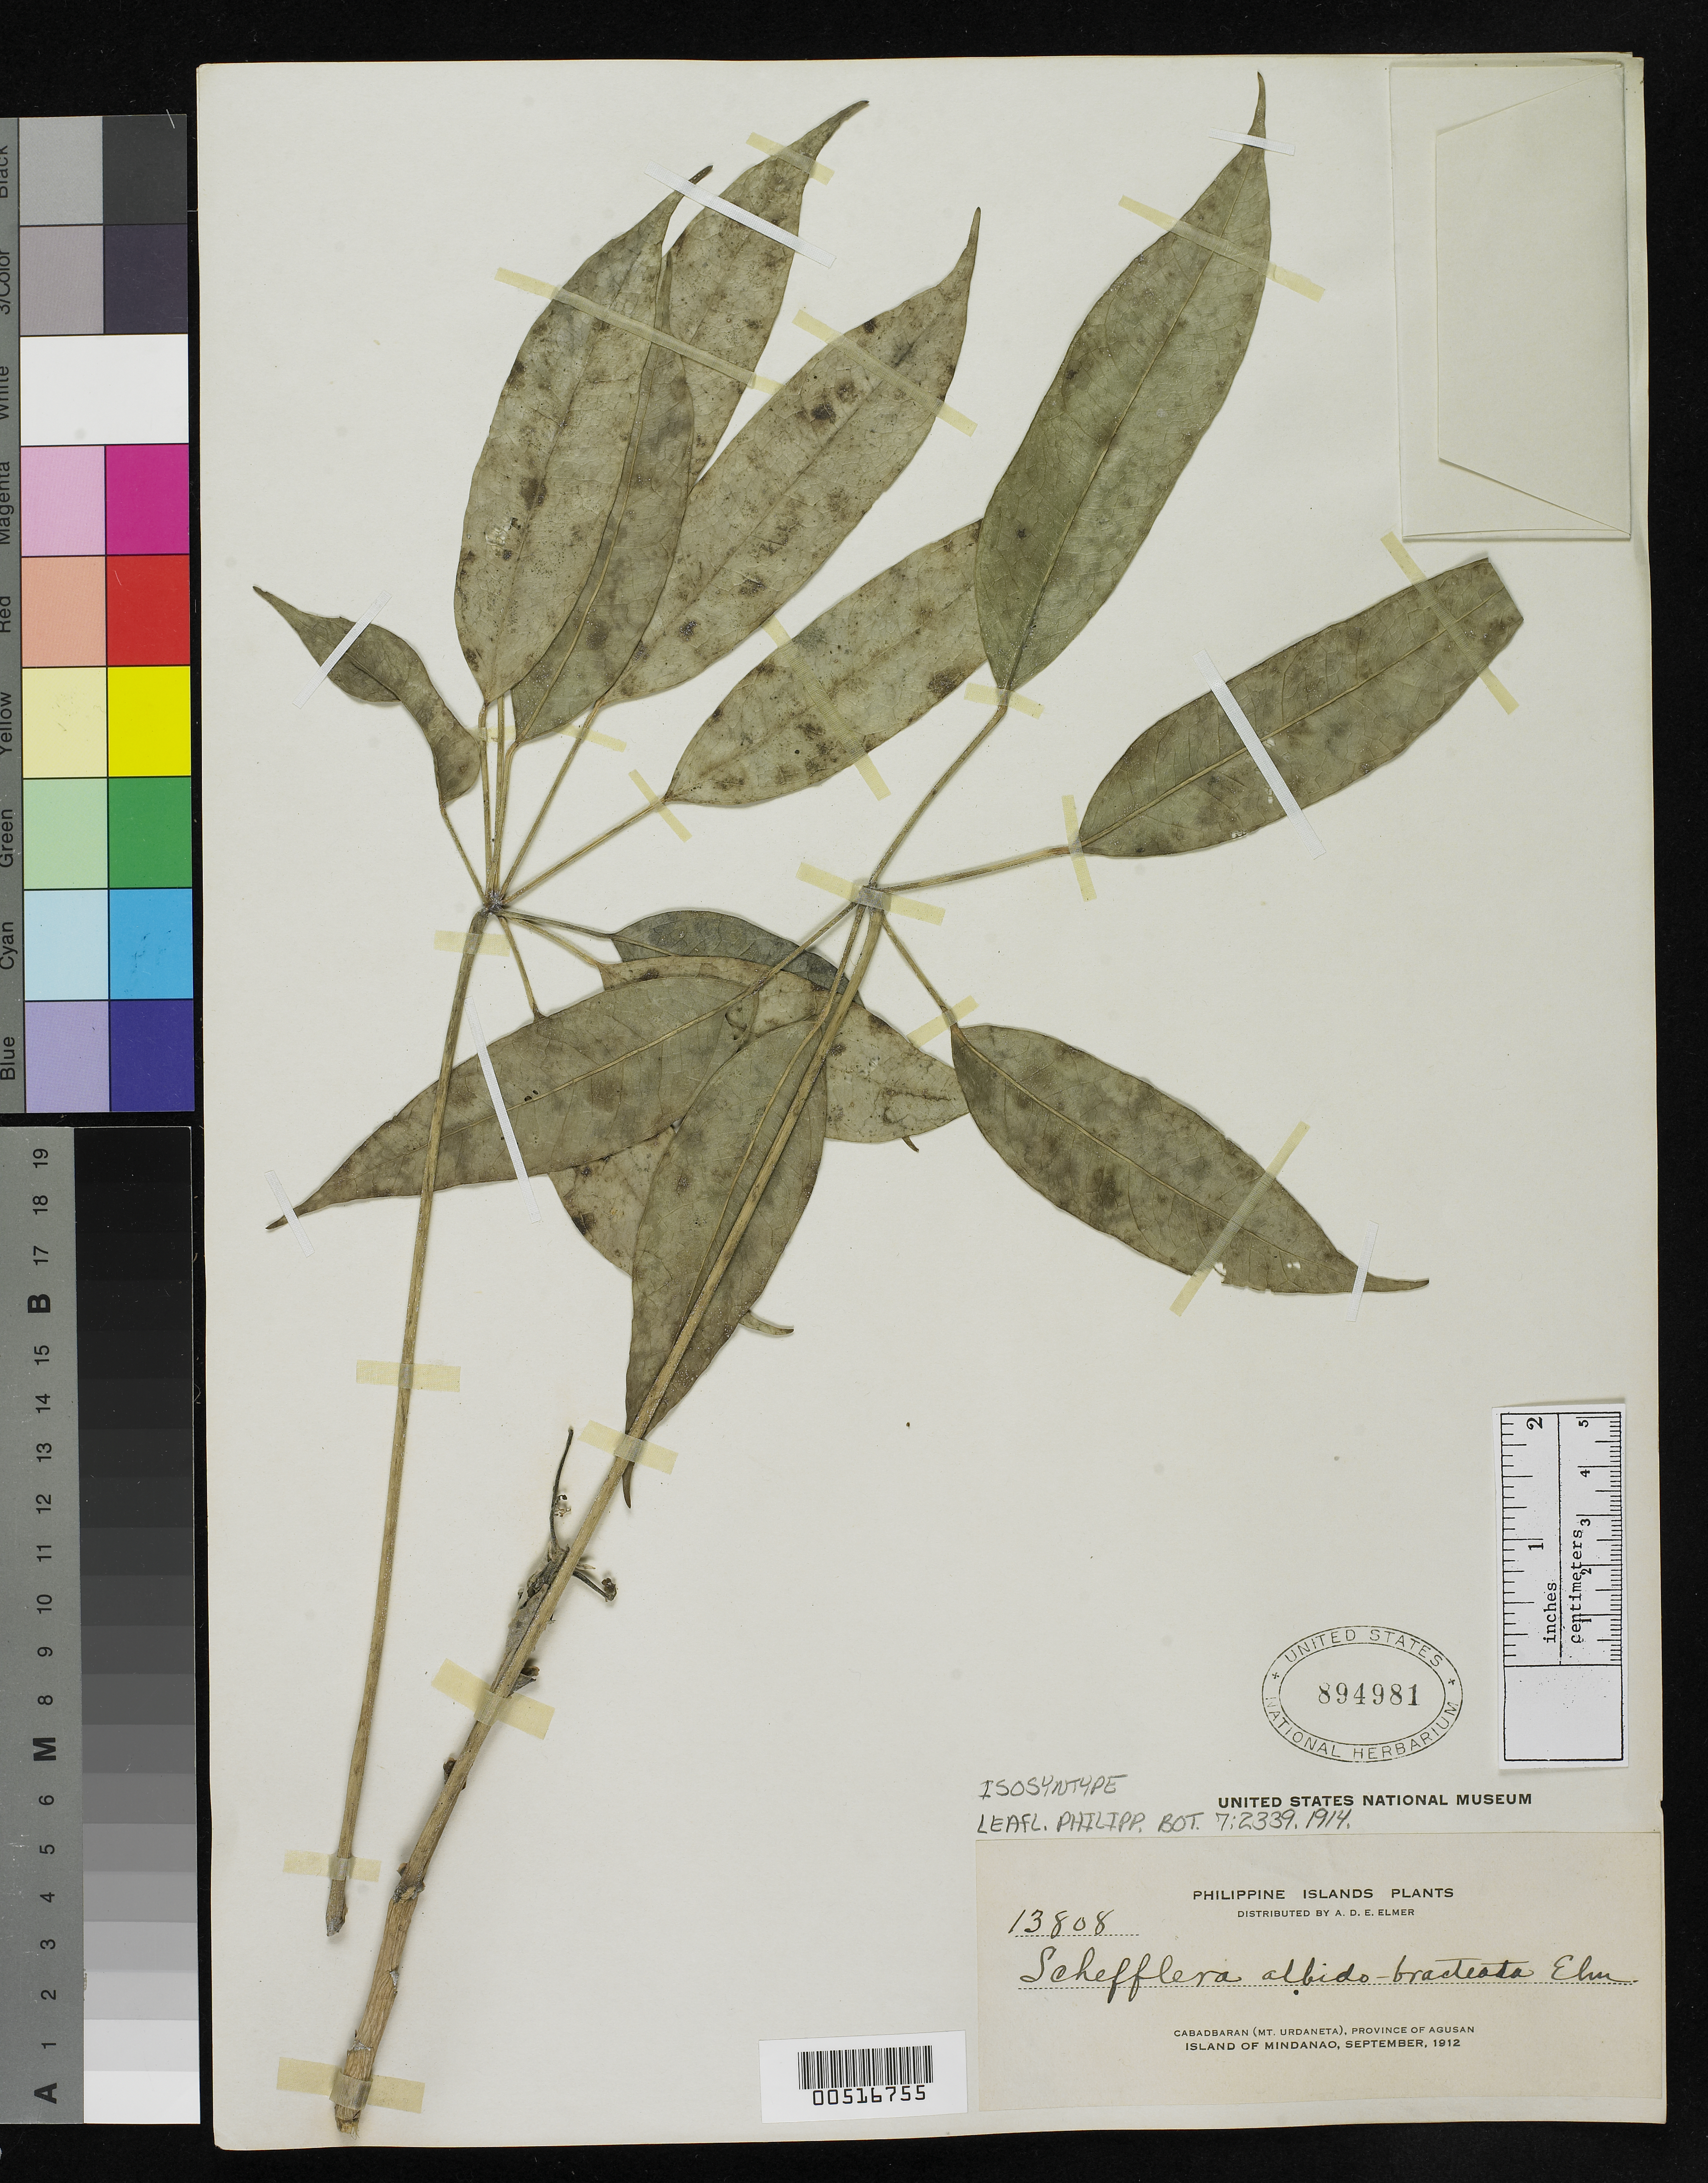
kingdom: Plantae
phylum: Tracheophyta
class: Magnoliopsida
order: Apiales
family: Araliaceae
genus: Schefflera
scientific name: Schefflera albido-bracteata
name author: Elmer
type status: Isosyntype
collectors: A. D. E. Elmer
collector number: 13808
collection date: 1912-07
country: Philippines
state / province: Caraga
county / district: Agusan del Norte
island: Mindanao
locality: Cabadbaran (Mt. Urdaneta), province of Agusan, Island of Mindanao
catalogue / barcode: US 894981